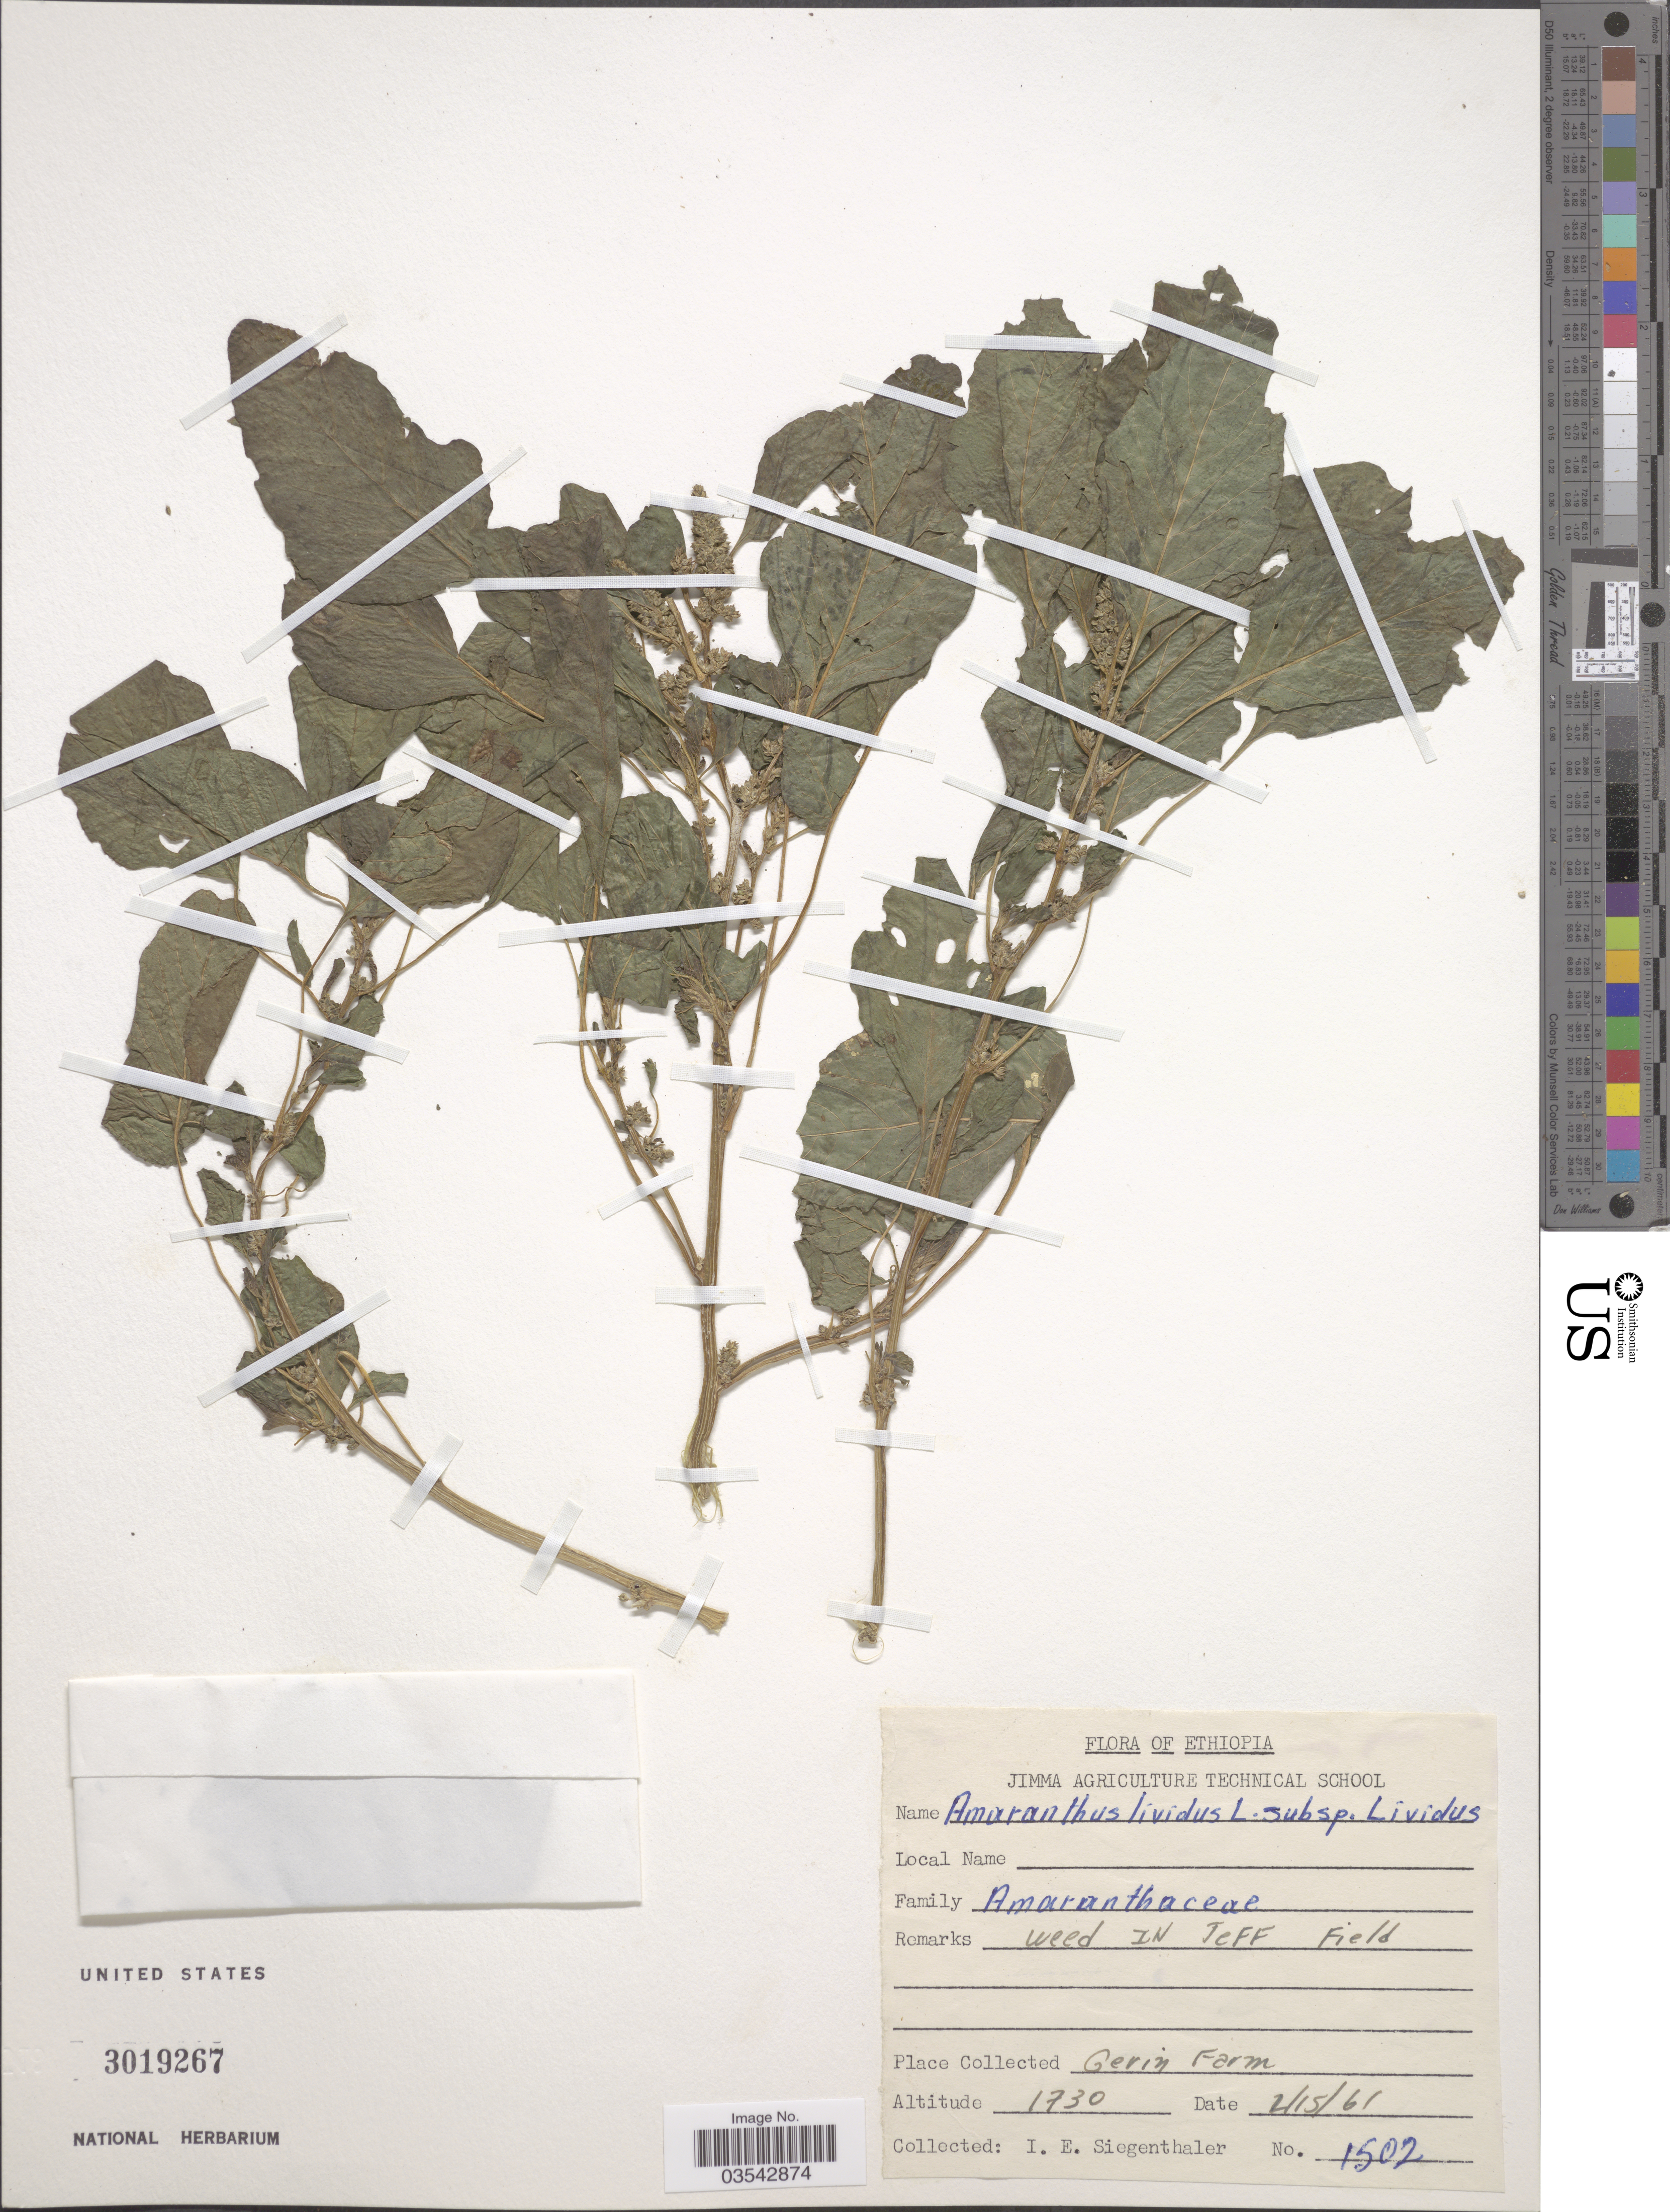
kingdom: Plantae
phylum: Tracheophyta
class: Magnoliopsida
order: Caryophyllales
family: Amaranthaceae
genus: Amaranthus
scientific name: Amaranthus lividus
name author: L.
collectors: I. Siegenthaler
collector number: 1502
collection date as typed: Transcribed d/m/y: 15/2/61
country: Ethiopia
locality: In Jeff Field. [unsure placement] Gerin Farm.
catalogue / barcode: US 3019267